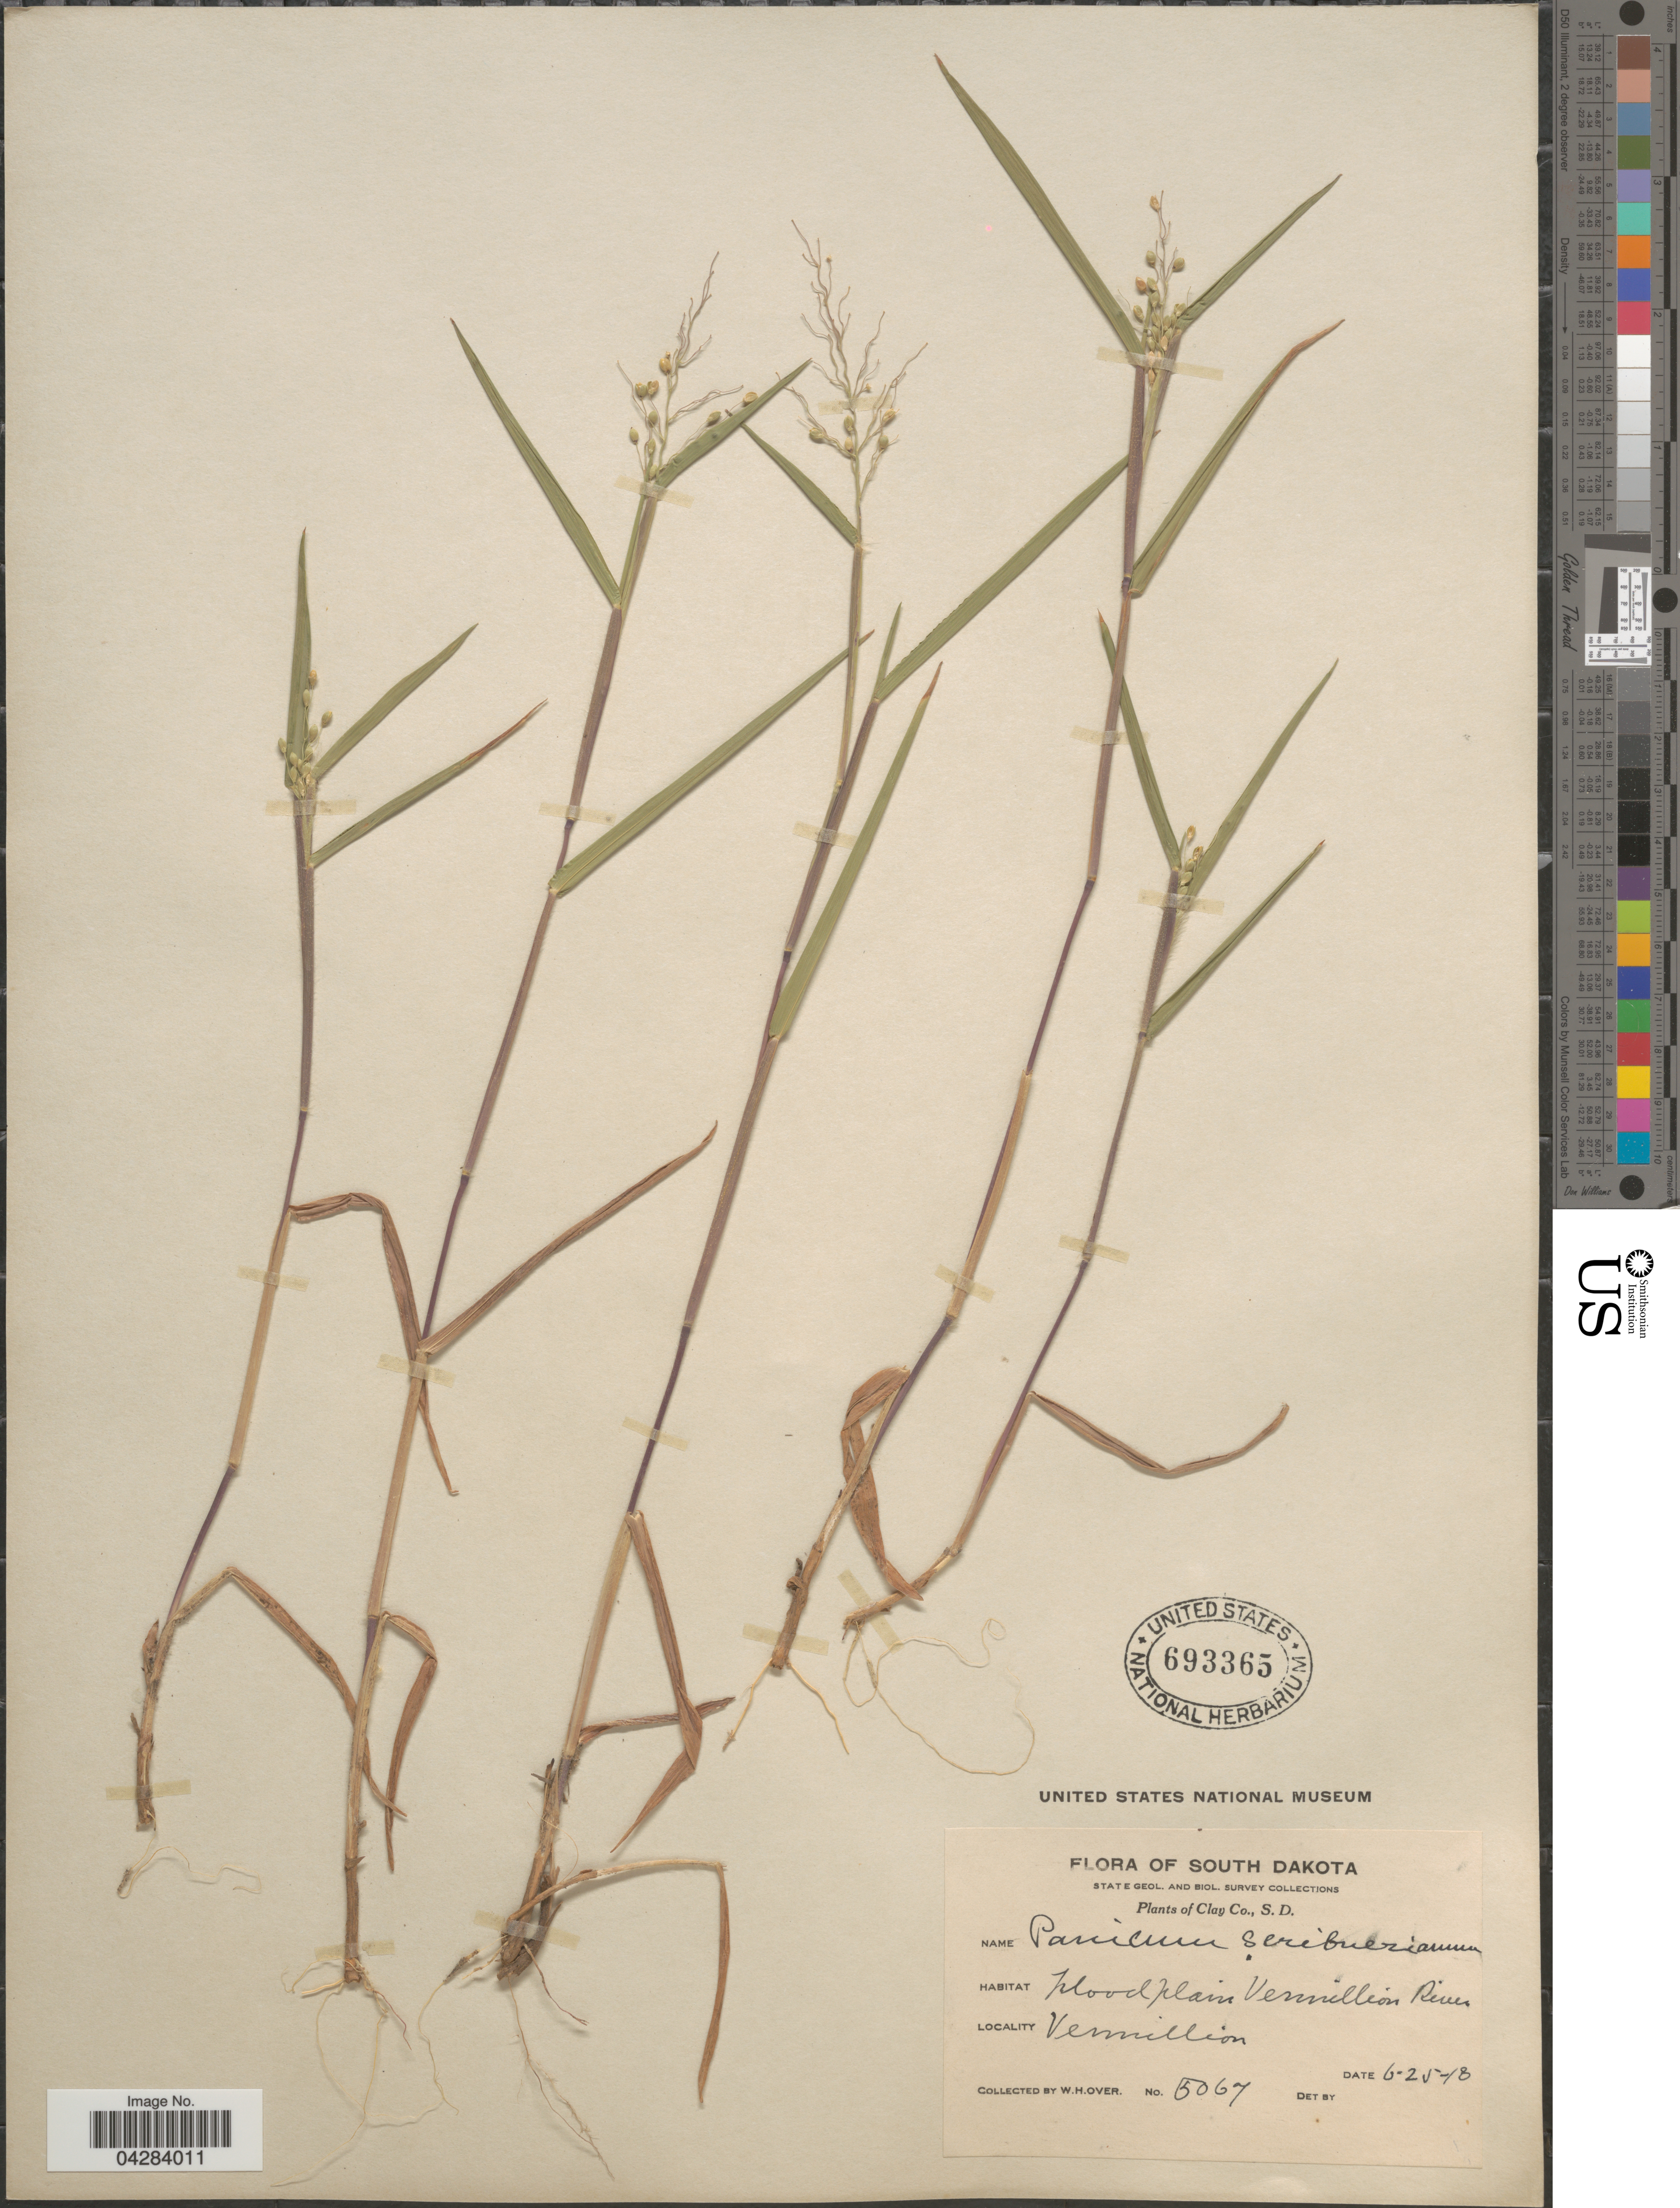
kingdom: Plantae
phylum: Tracheophyta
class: Liliopsida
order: Poales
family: Poaceae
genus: Dichanthelium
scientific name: Dichanthelium oligosanthes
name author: (Schult.) Gould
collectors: W. Over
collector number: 5067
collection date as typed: Transcribed d/m/y: 25/6/18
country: United States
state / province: South Dakota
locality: State Geol. and Biol. Survey. Clay Co. Floodplain Vermillion River. Vermillion.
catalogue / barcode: US 693365